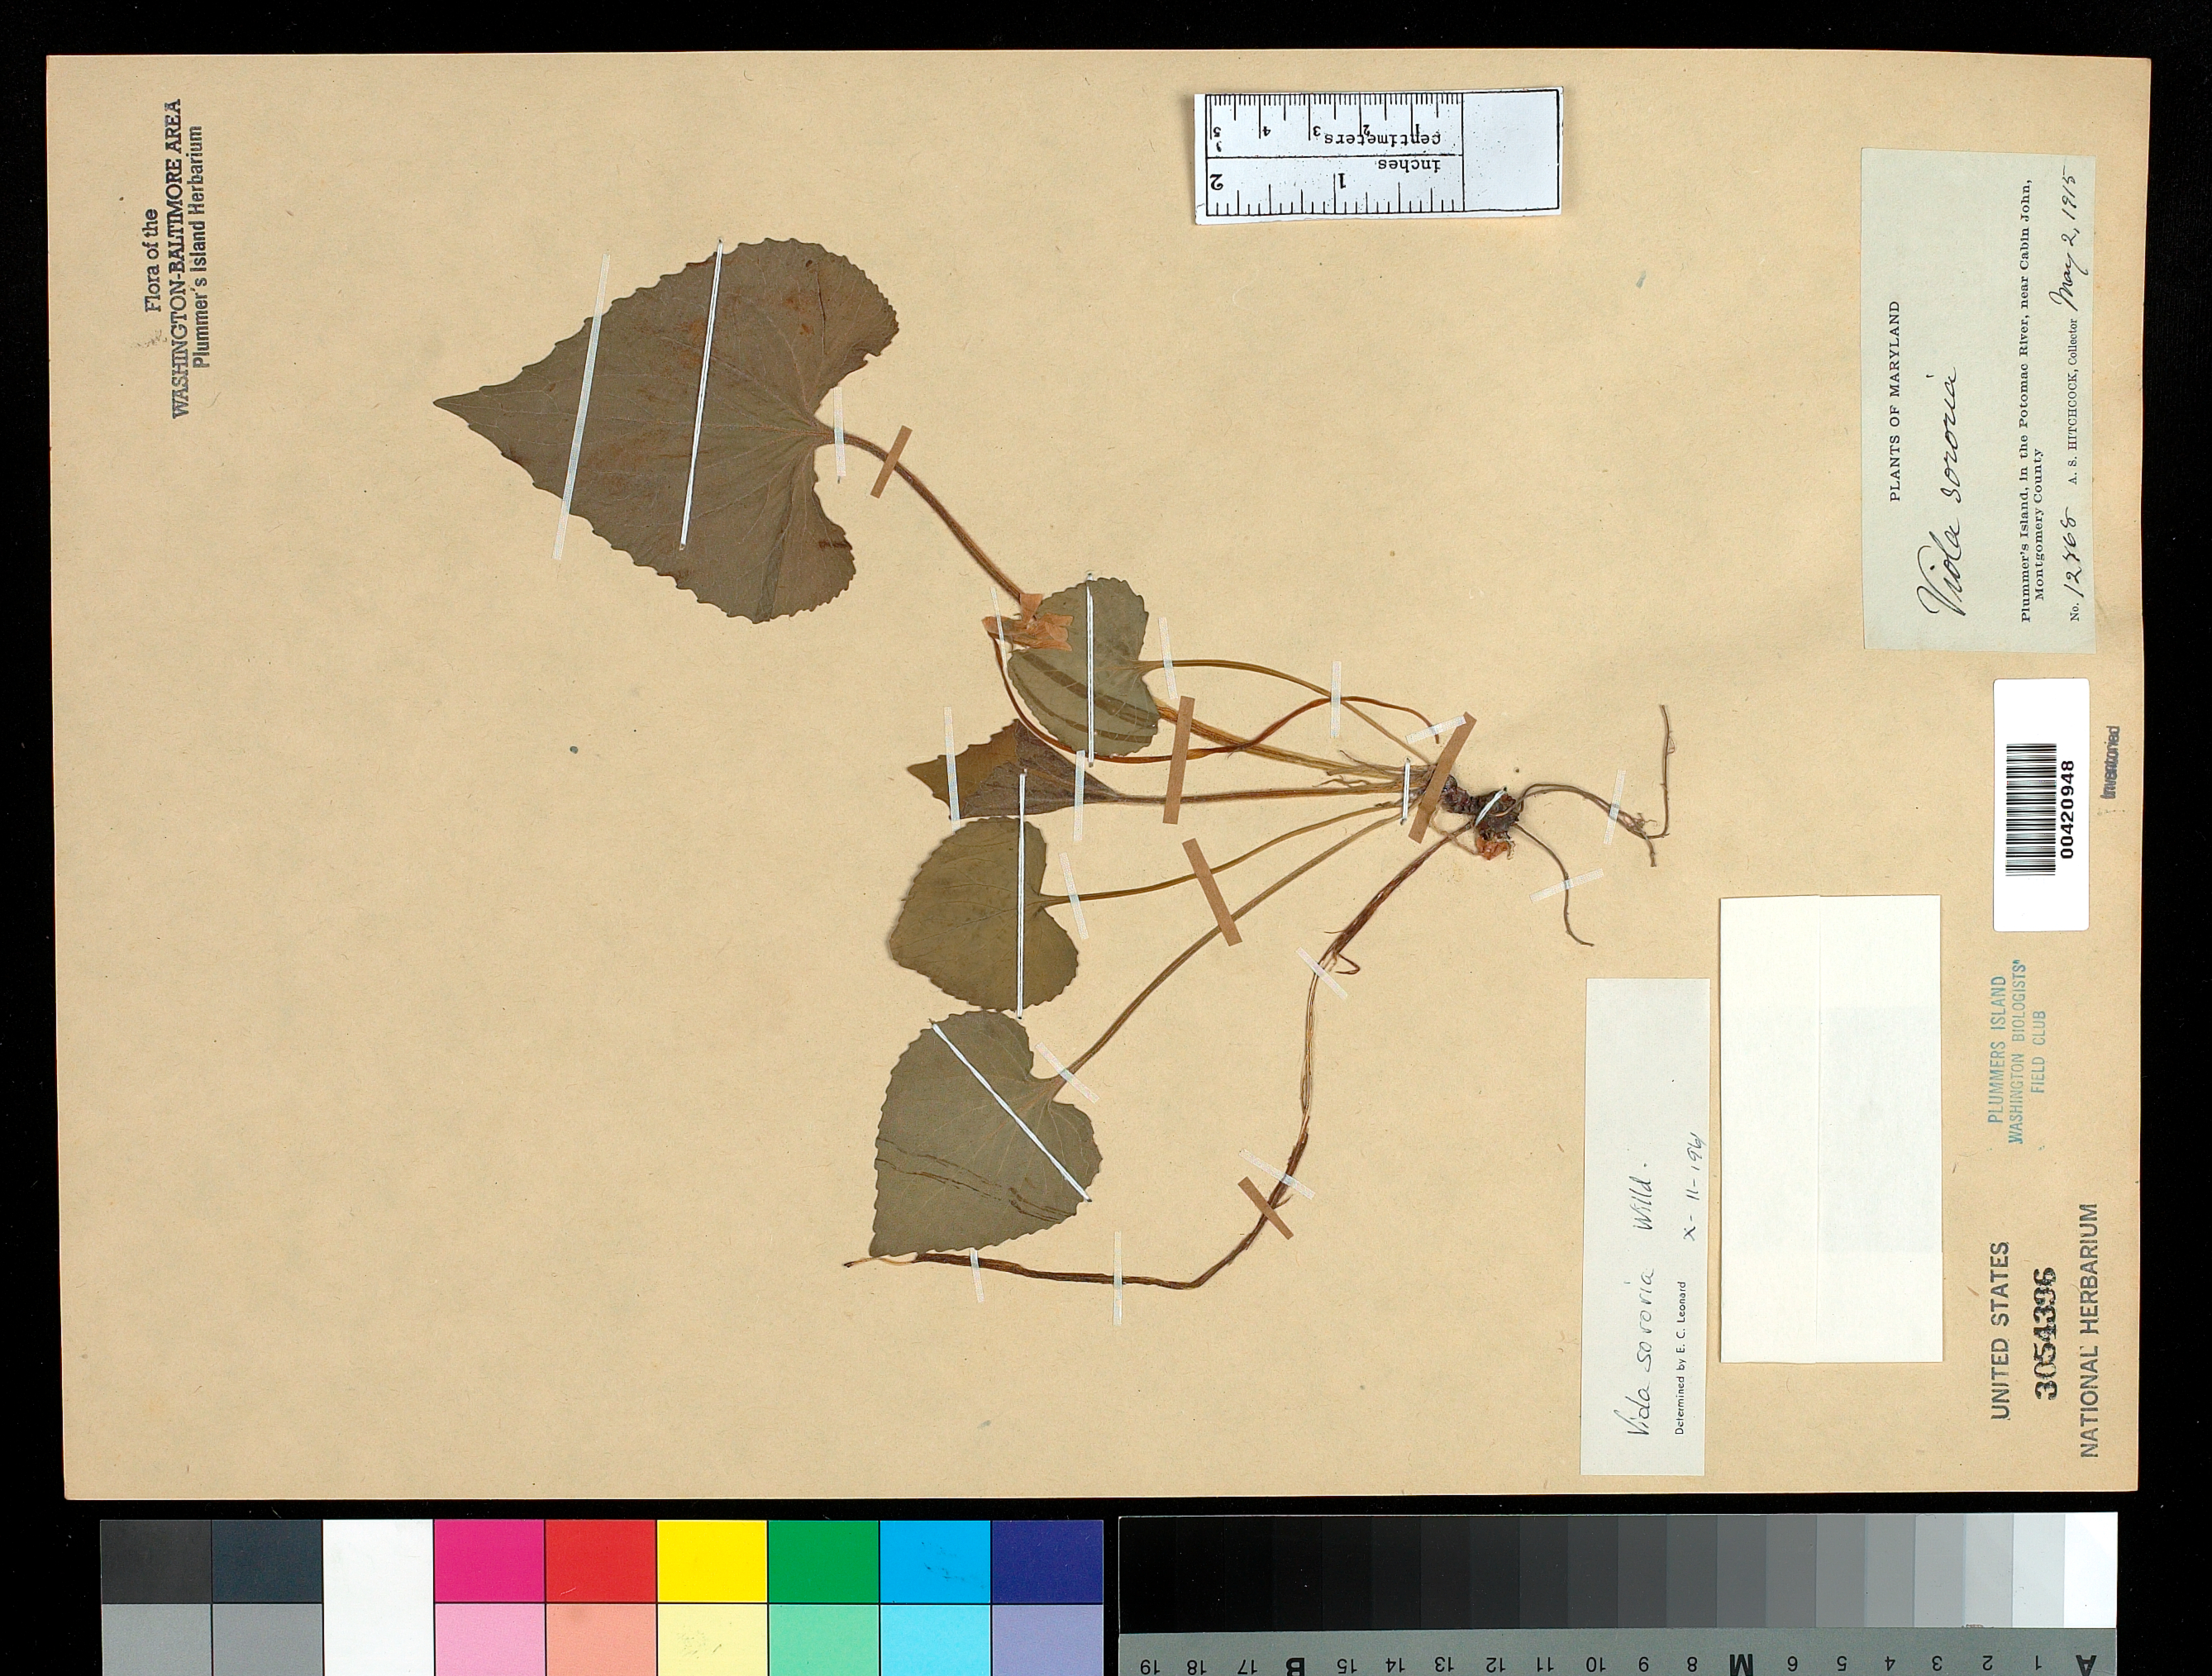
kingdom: Plantae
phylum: Tracheophyta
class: Magnoliopsida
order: Malpighiales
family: Violaceae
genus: Viola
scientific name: Viola sororia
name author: Willd.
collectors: A. S. Hitchcock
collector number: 12468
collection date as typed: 02 May 1915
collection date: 1915-05-02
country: United States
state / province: Maryland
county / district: Montgomery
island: Plummers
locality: Plummer's Island C. & O. Canal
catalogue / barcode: US 3054396